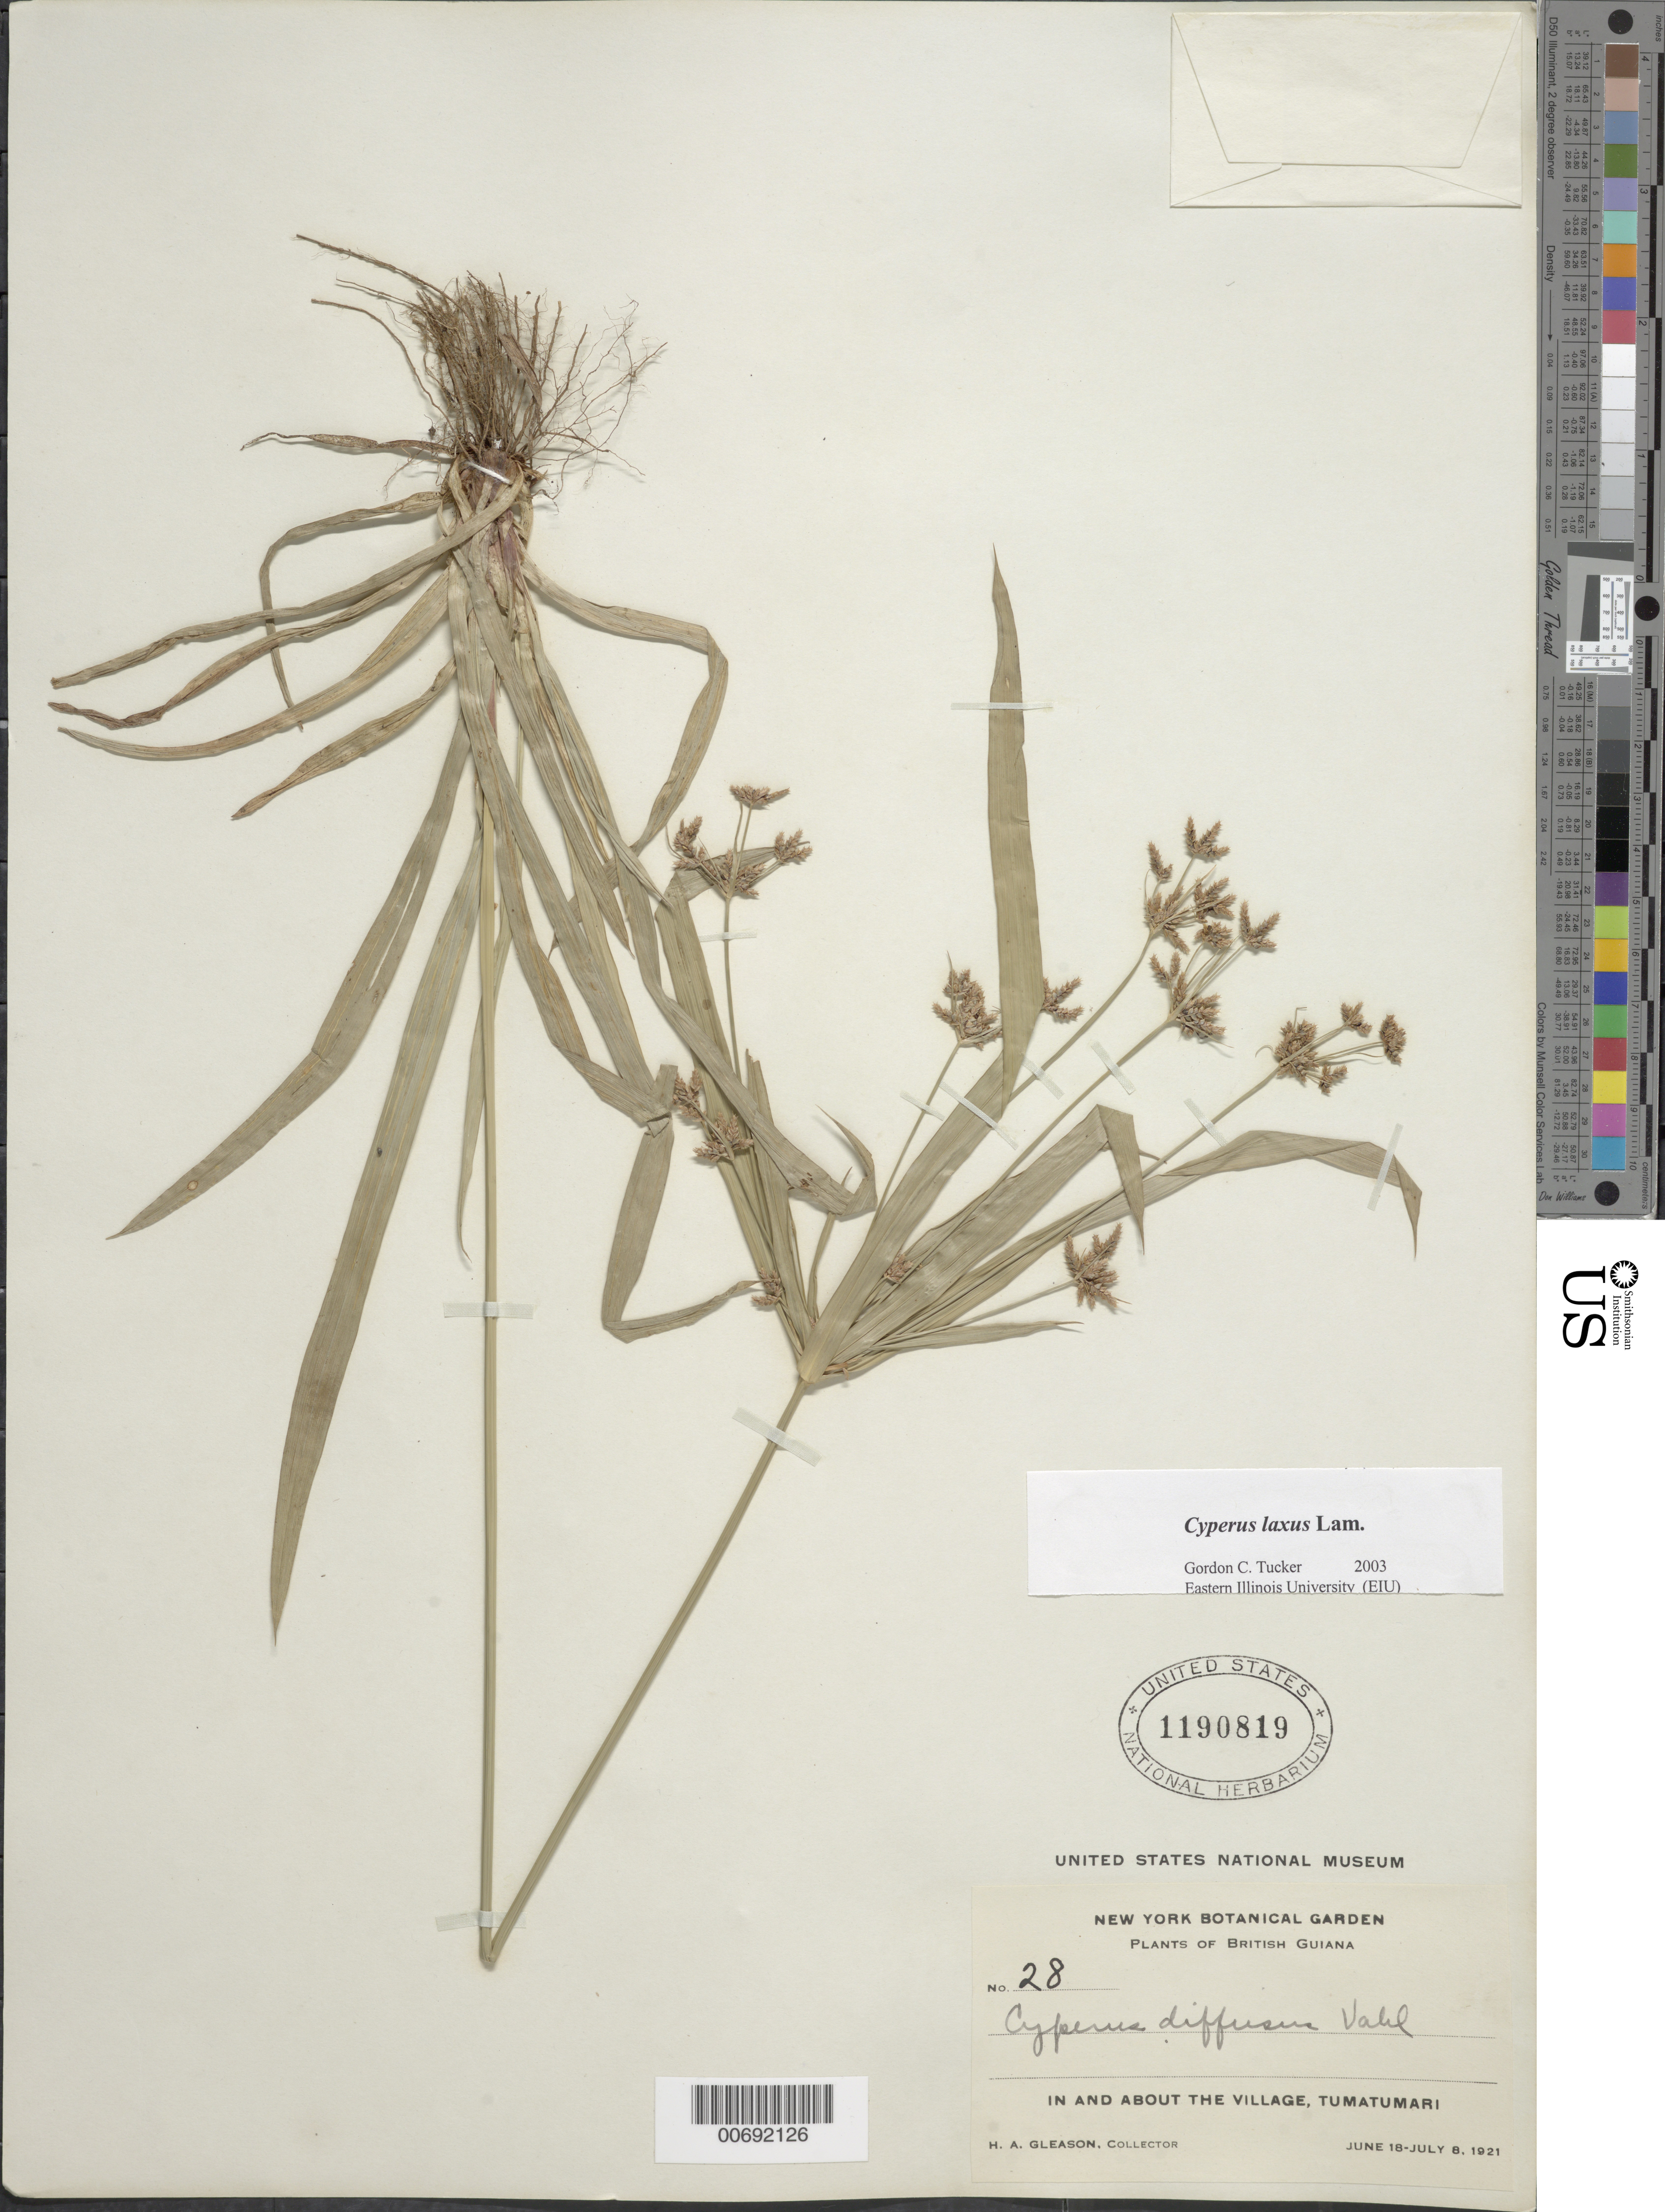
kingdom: Plantae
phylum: Tracheophyta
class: Liliopsida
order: Poales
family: Cyperaceae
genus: Cyperus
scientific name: Cyperus laxus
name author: Lam.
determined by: Tucker, G. C.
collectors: H. A. Gleason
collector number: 28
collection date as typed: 18-Jun-21 to 8-Jul-21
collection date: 1921-06-18/1921-07-08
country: Guyana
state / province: Potaro-Siparuni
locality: Tumatumari Village, Potaro R.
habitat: In and about the village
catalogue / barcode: US 1190819